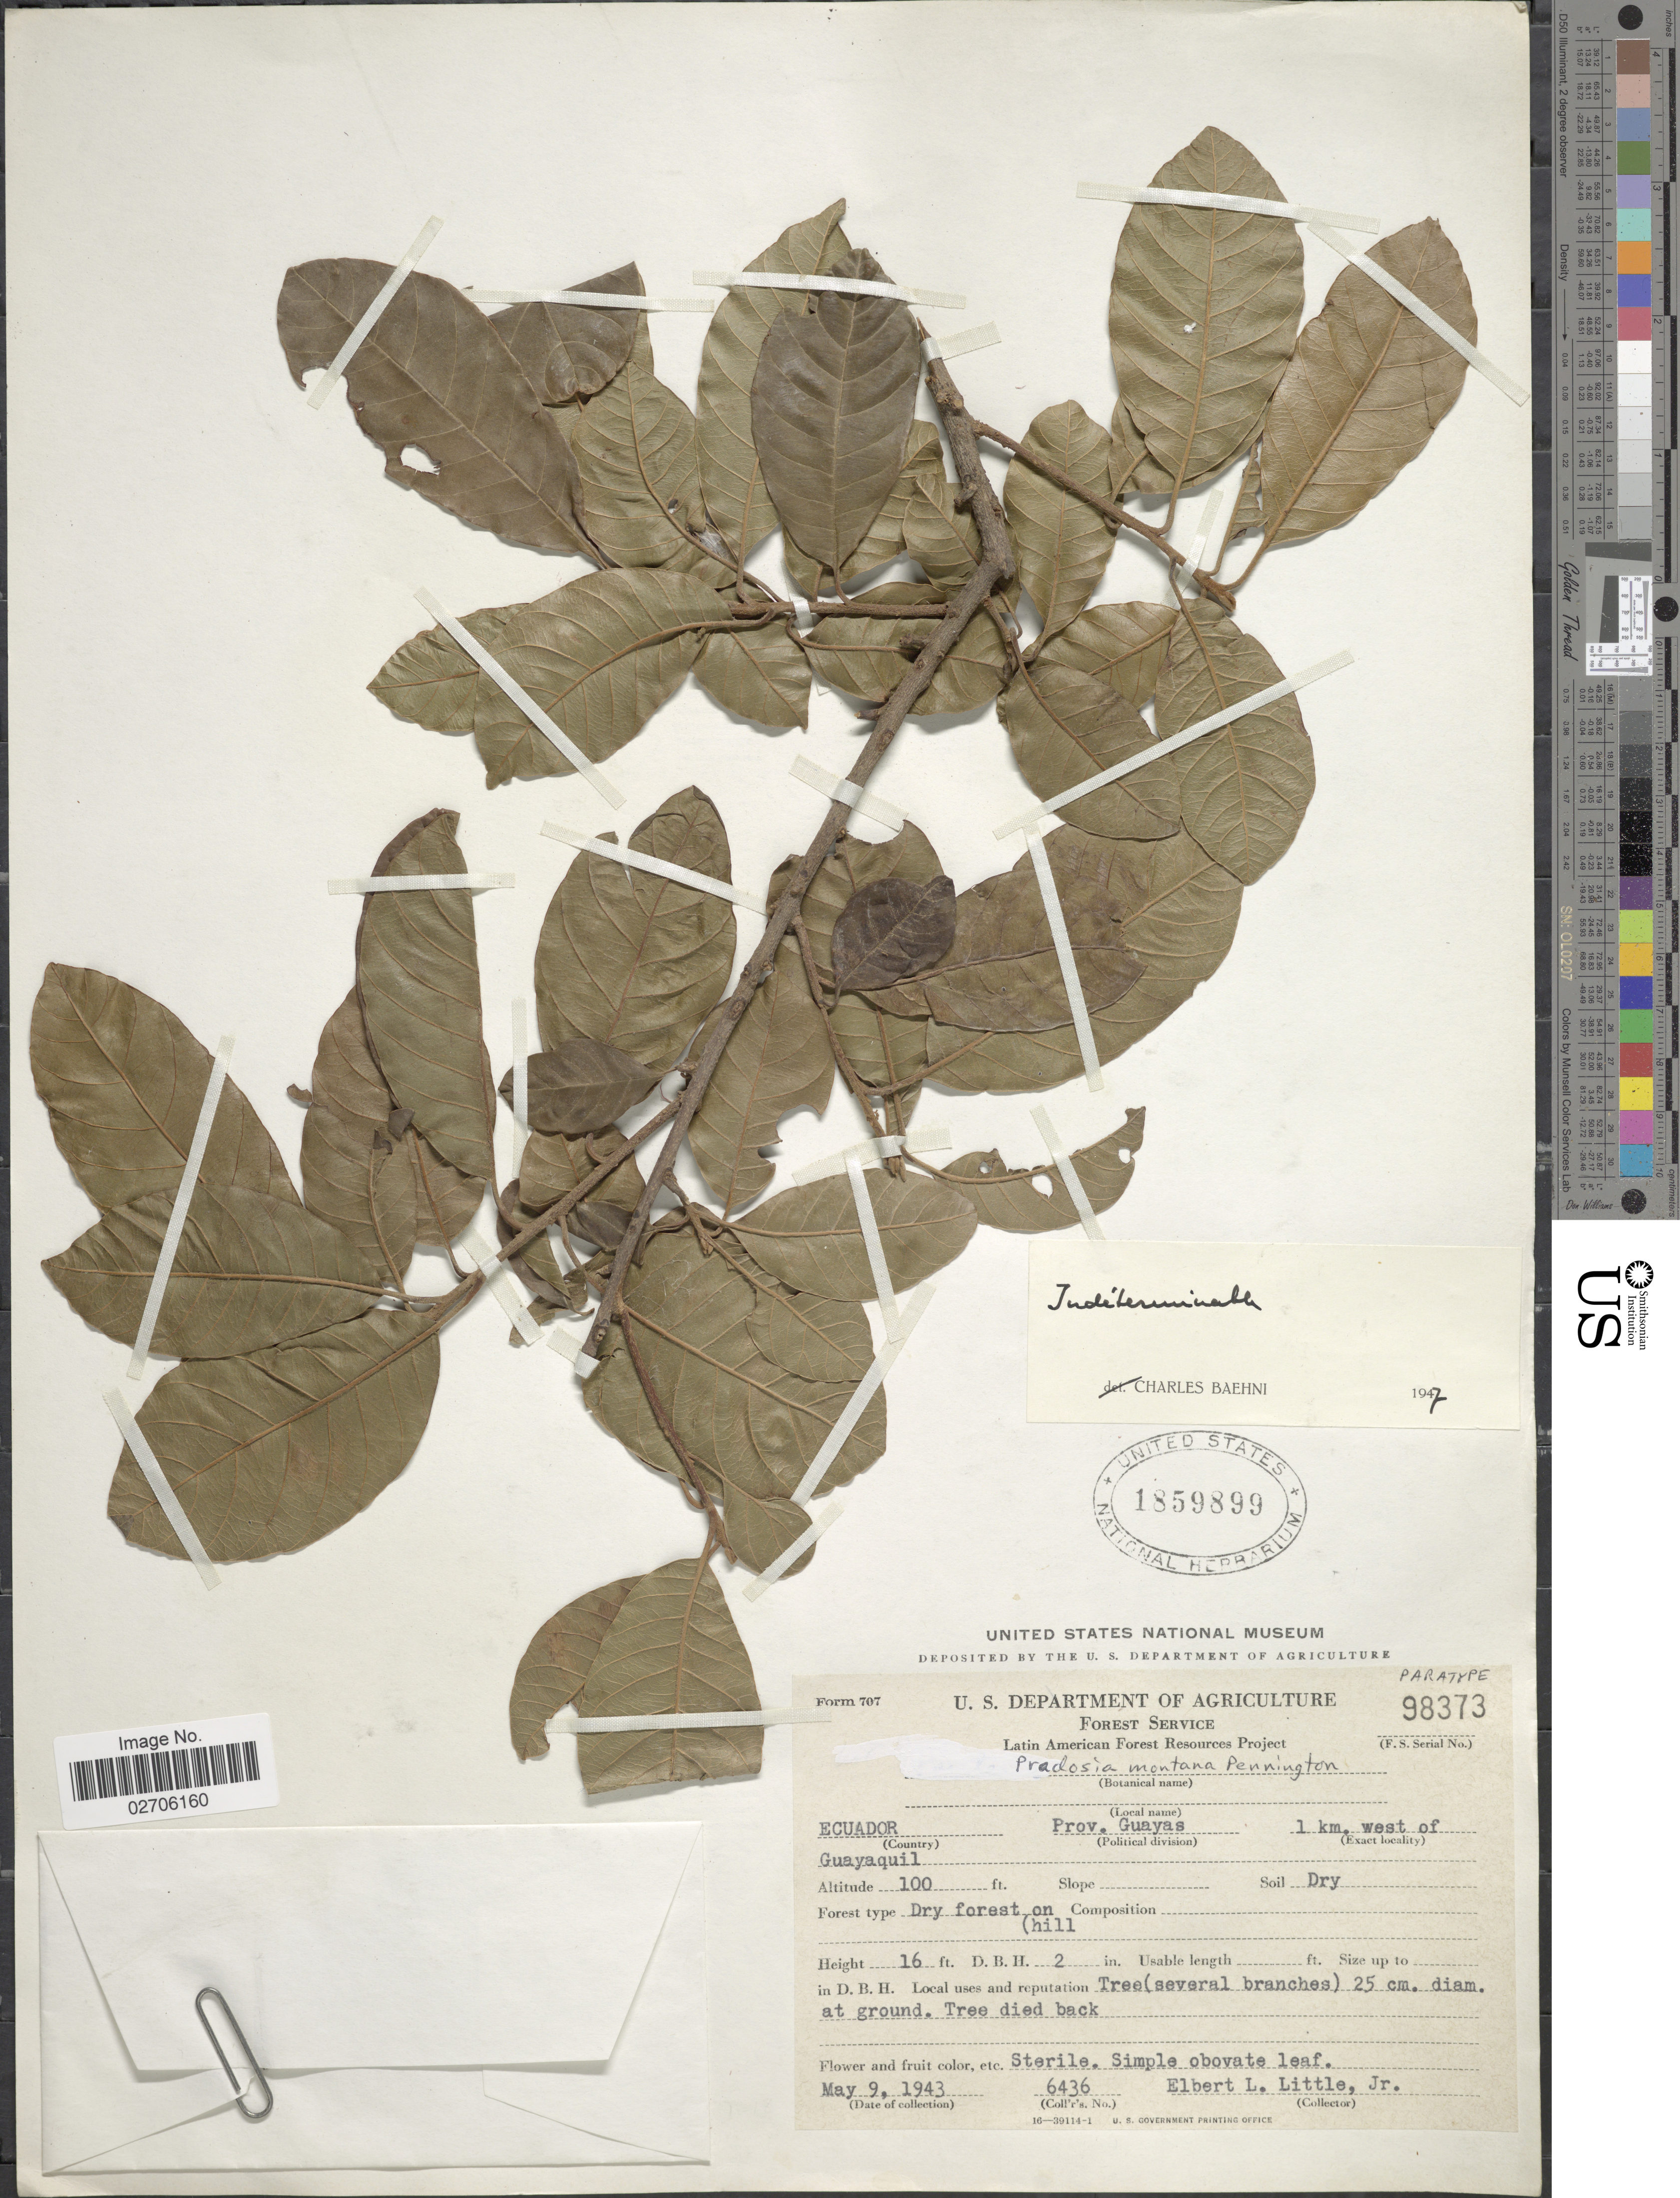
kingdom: Plantae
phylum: Tracheophyta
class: Magnoliopsida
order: Ericales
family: Sapotaceae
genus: Pradosia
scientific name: Pradosia montana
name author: T.D. Penn.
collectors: E. L. Little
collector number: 6436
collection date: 1943-05-09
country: Ecuador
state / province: Guayas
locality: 1 km. west of Guayaquil.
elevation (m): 30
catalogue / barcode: US 1859899